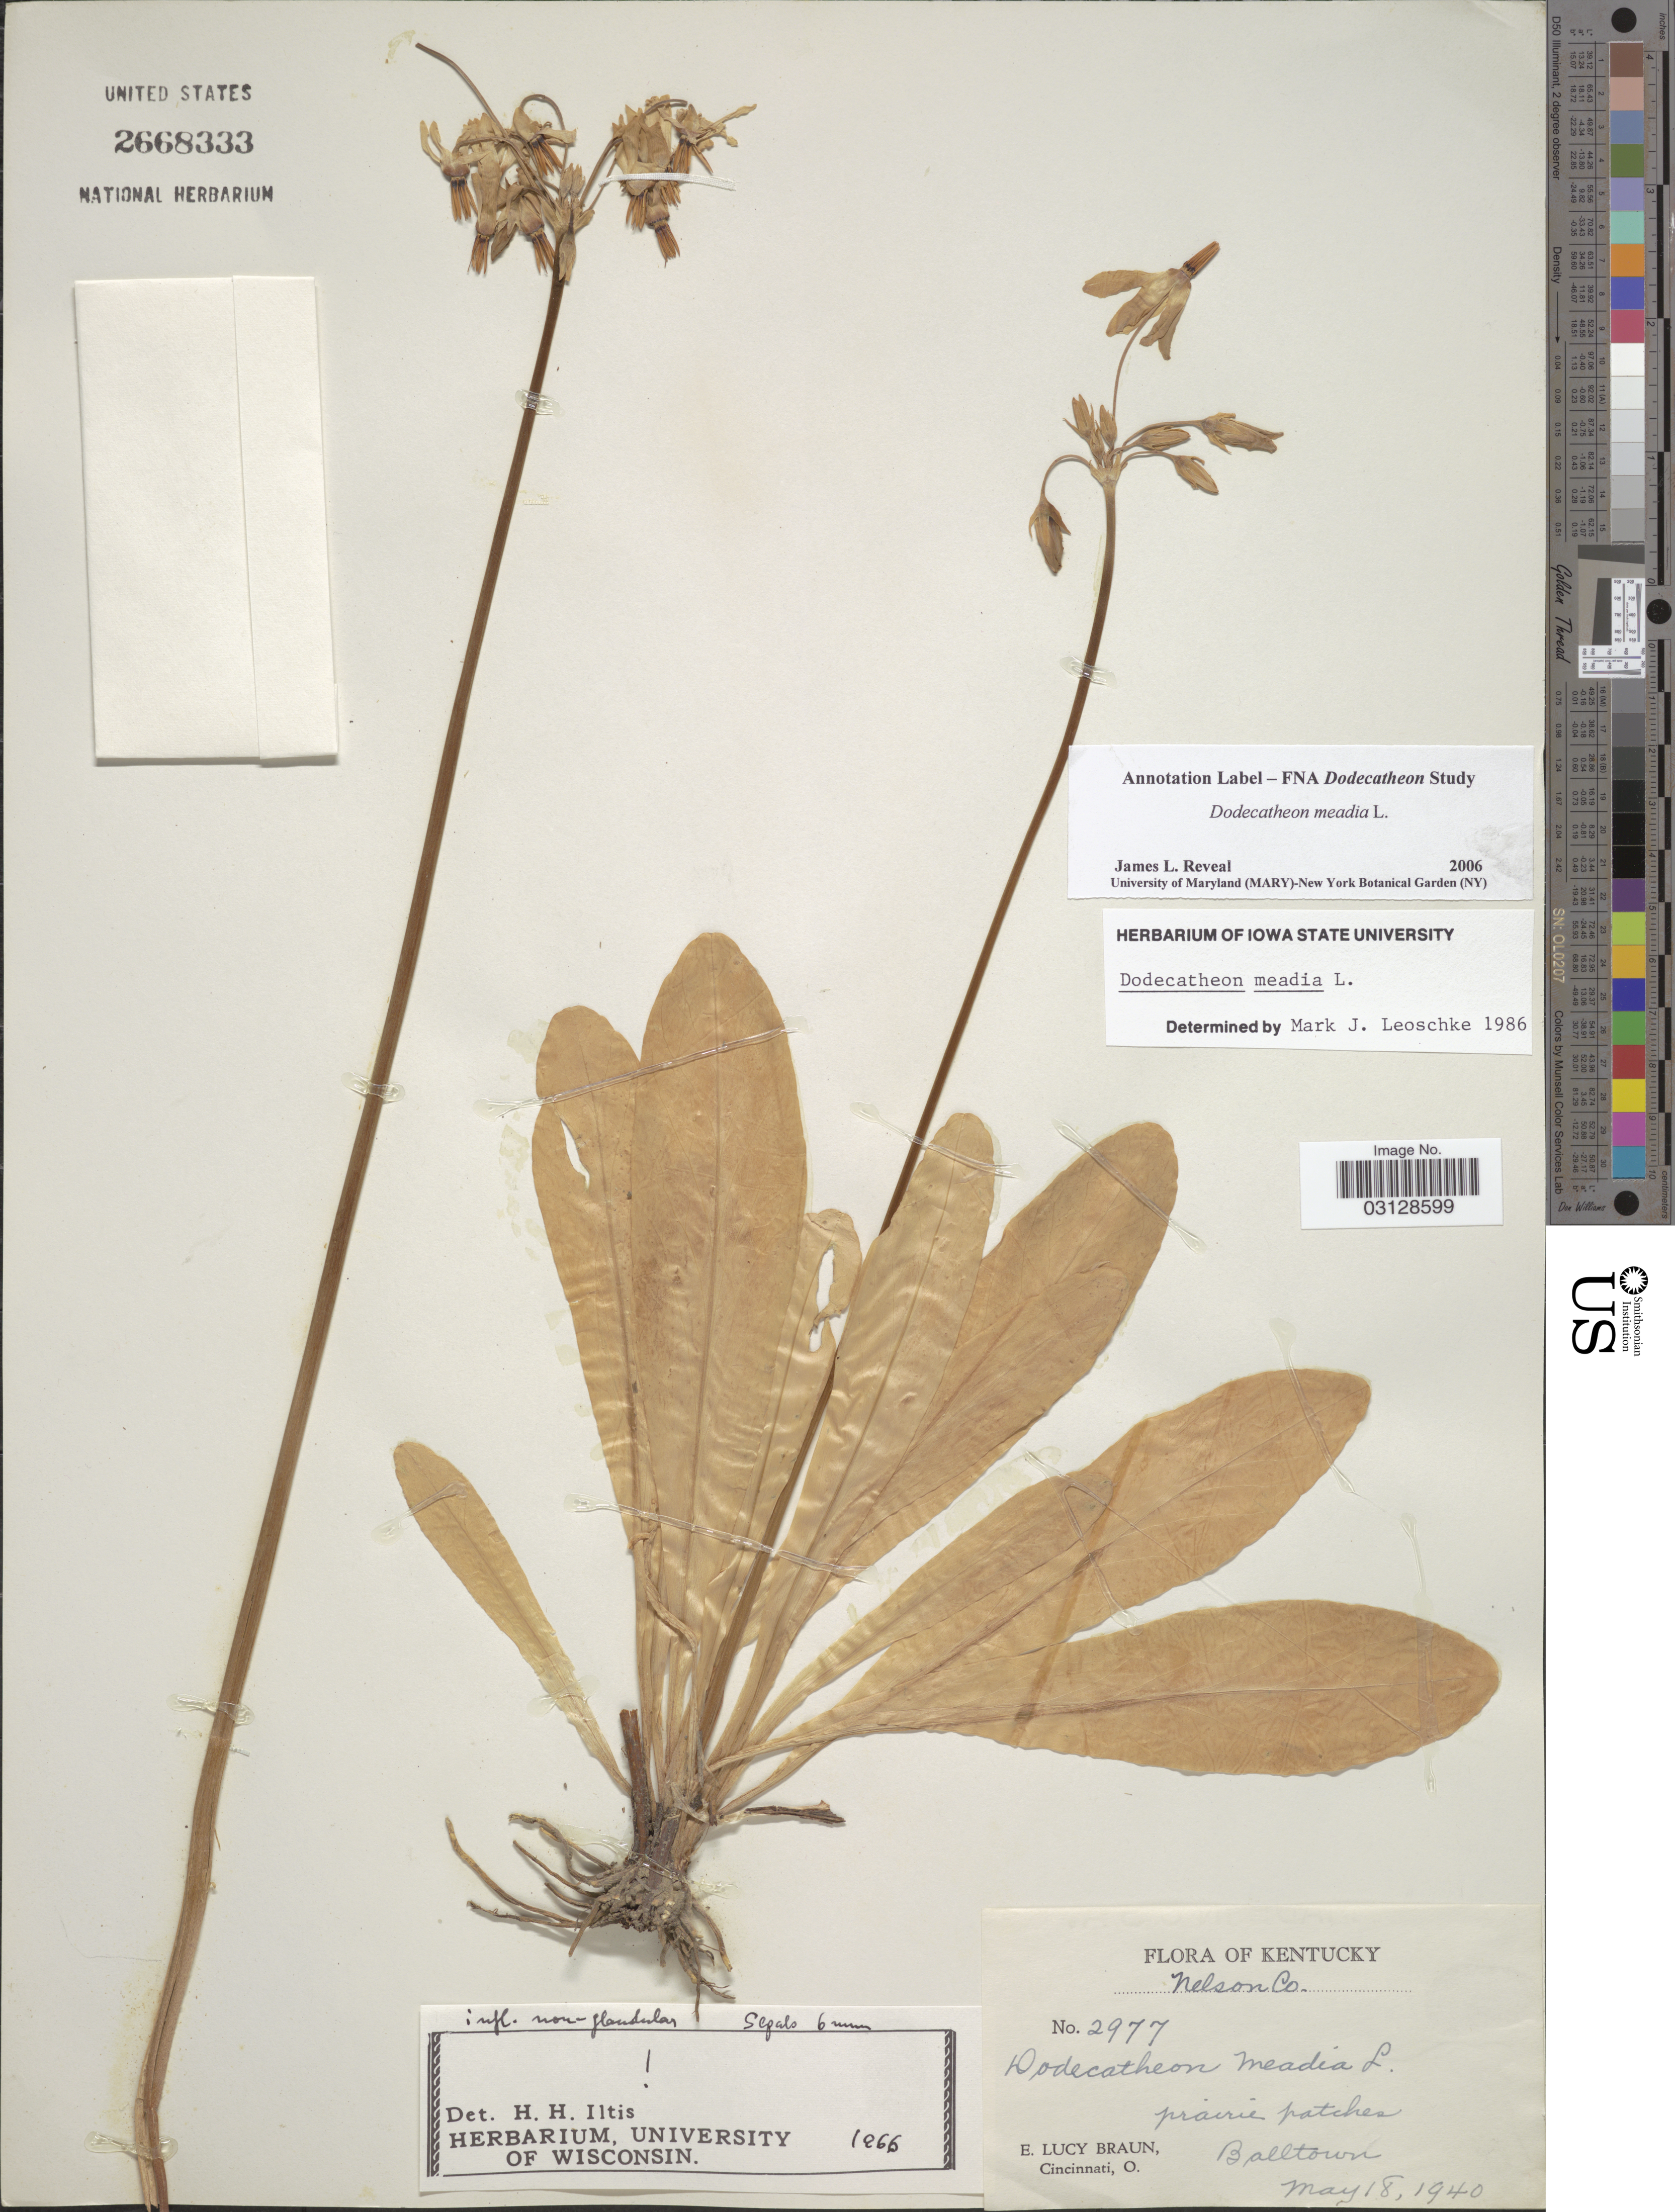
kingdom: Plantae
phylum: Tracheophyta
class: Magnoliopsida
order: Ericales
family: Primulaceae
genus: Dodecatheon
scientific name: Dodecatheon meadia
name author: L.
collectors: E. L. Braun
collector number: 2977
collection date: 1940-05-18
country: United States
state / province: Kentucky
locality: Nelson Co. Balltown.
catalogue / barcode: US 2668333